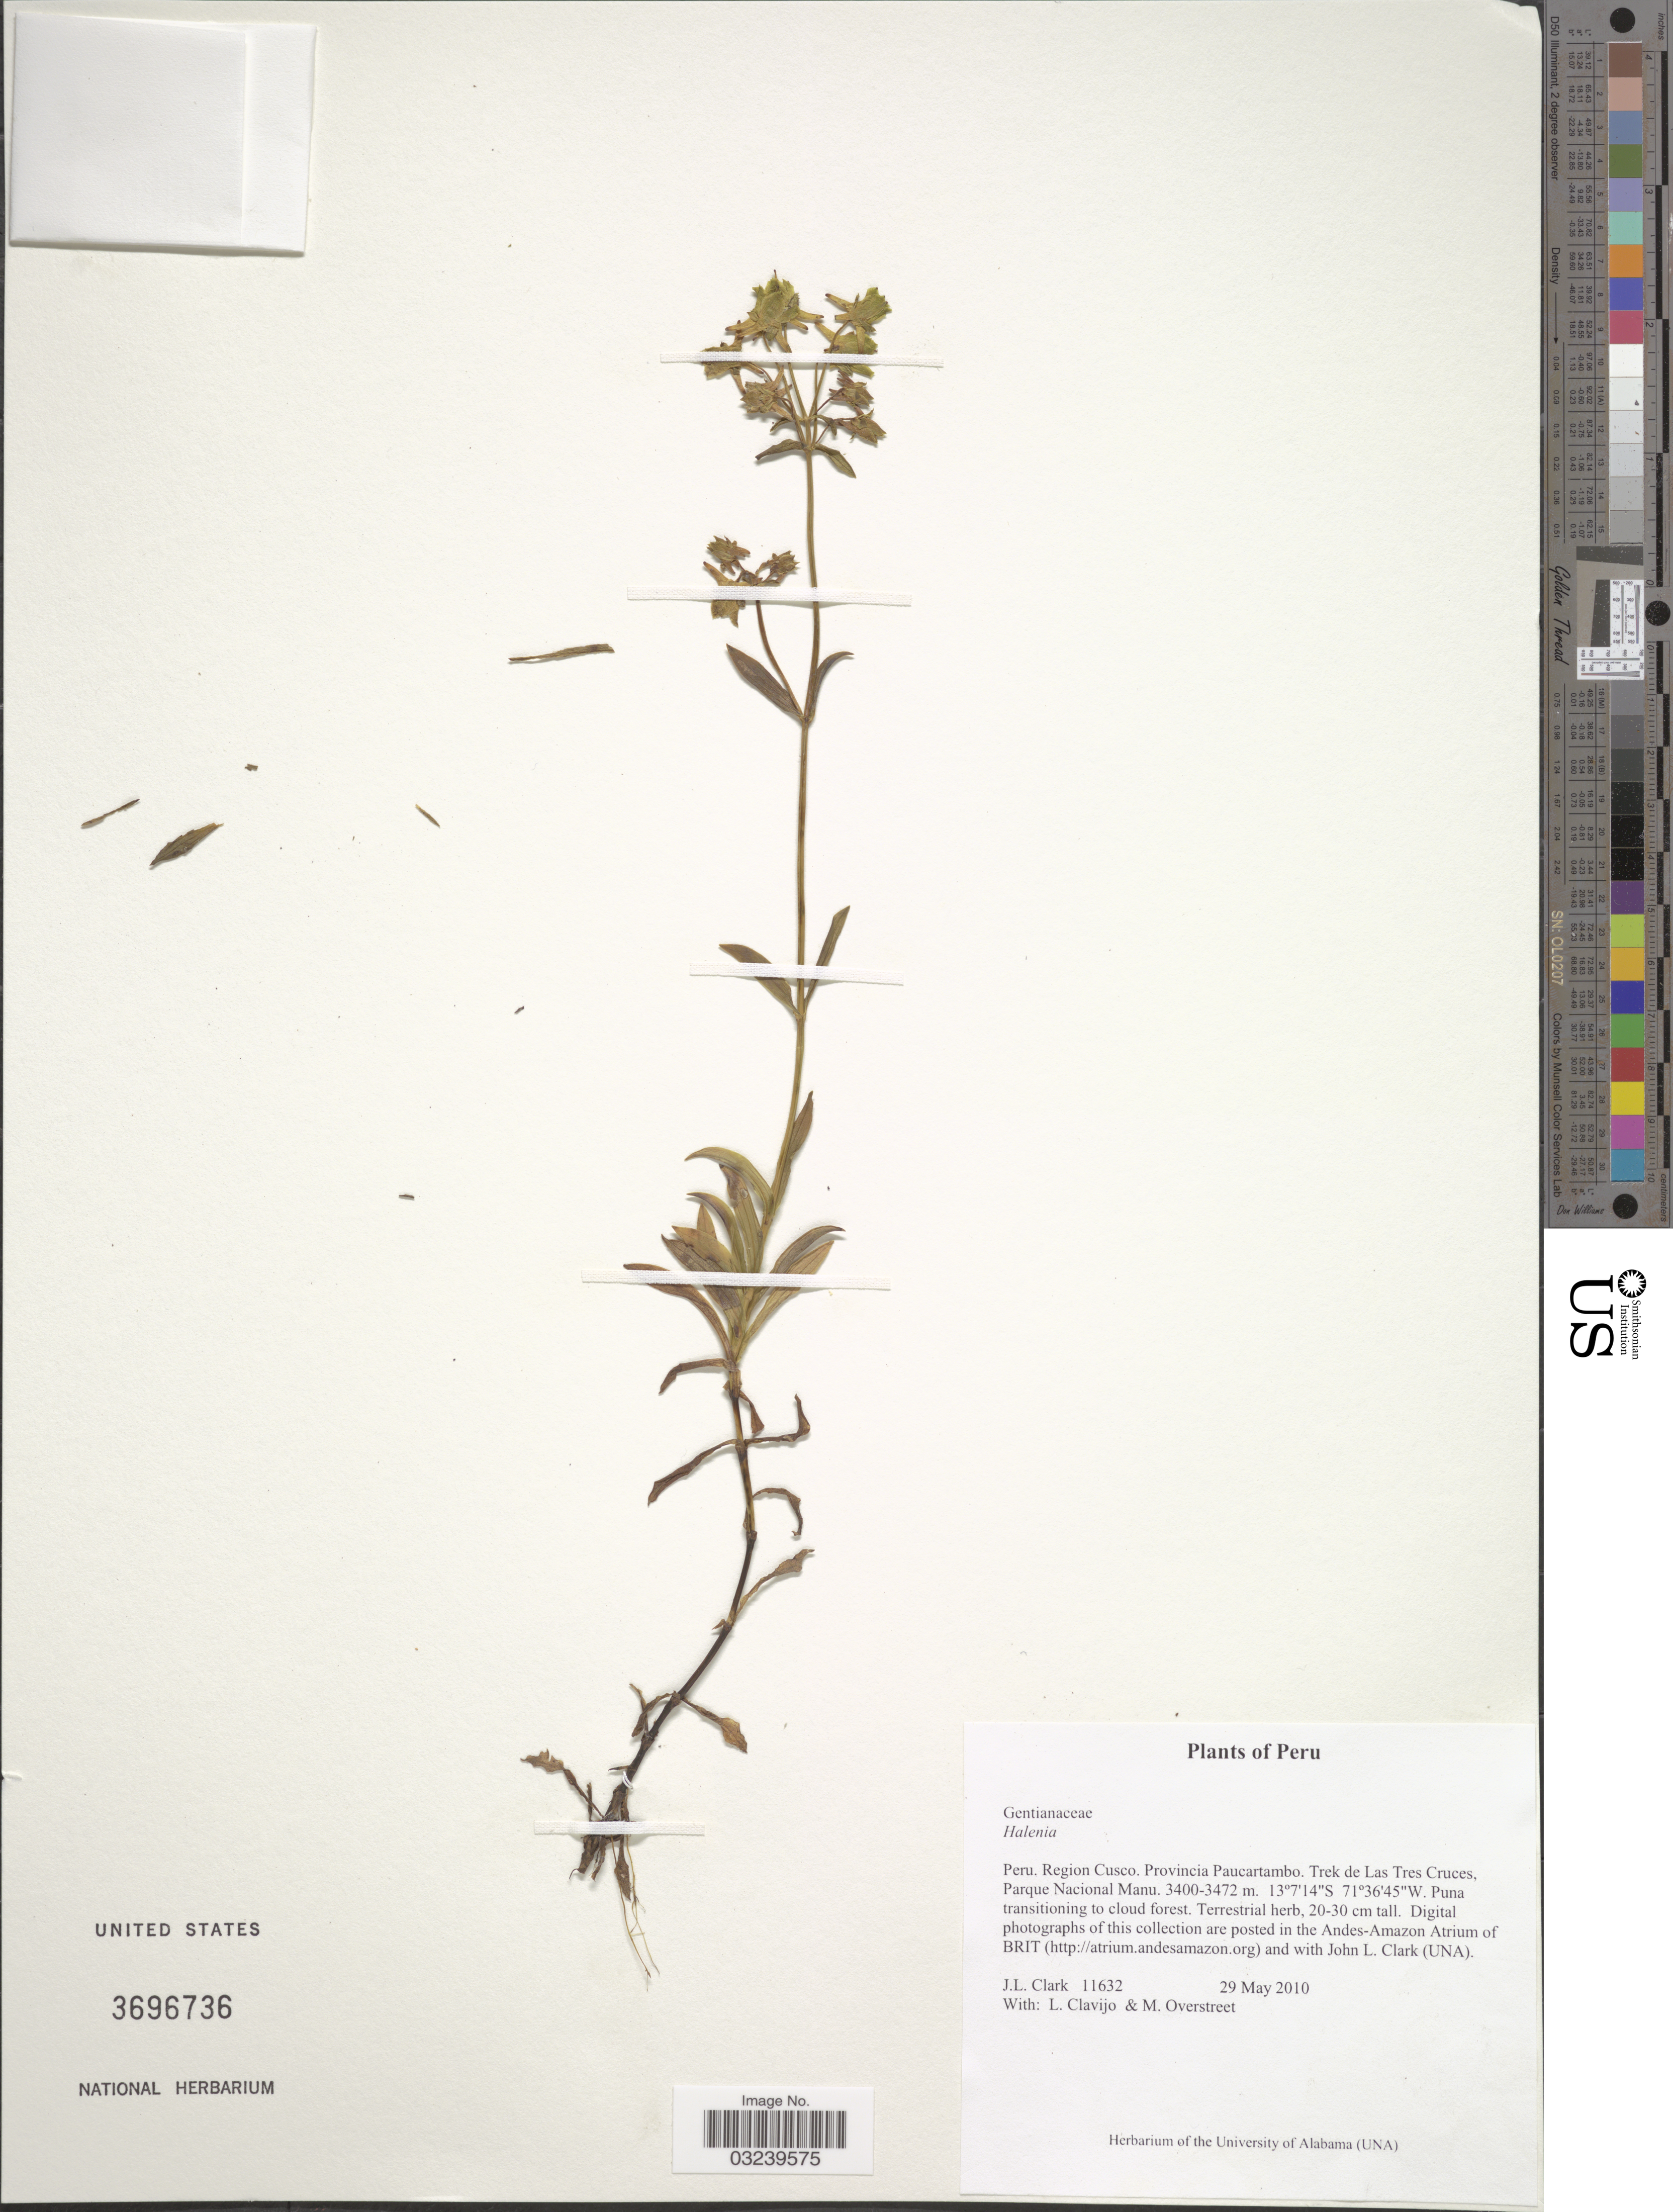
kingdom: Plantae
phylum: Tracheophyta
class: Magnoliopsida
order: Gentianales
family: Gentianaceae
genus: Halenia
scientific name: Halenia sp.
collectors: J. L. Clark, L. Clavijo & M. Overstreet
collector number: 11632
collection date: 2010-05-29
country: Peru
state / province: Cusco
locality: Region Cusco, Provincia Paucartambo, Trek de Las Tres Cruces, Parque Nacional Manu.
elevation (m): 3400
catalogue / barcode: US 3696736